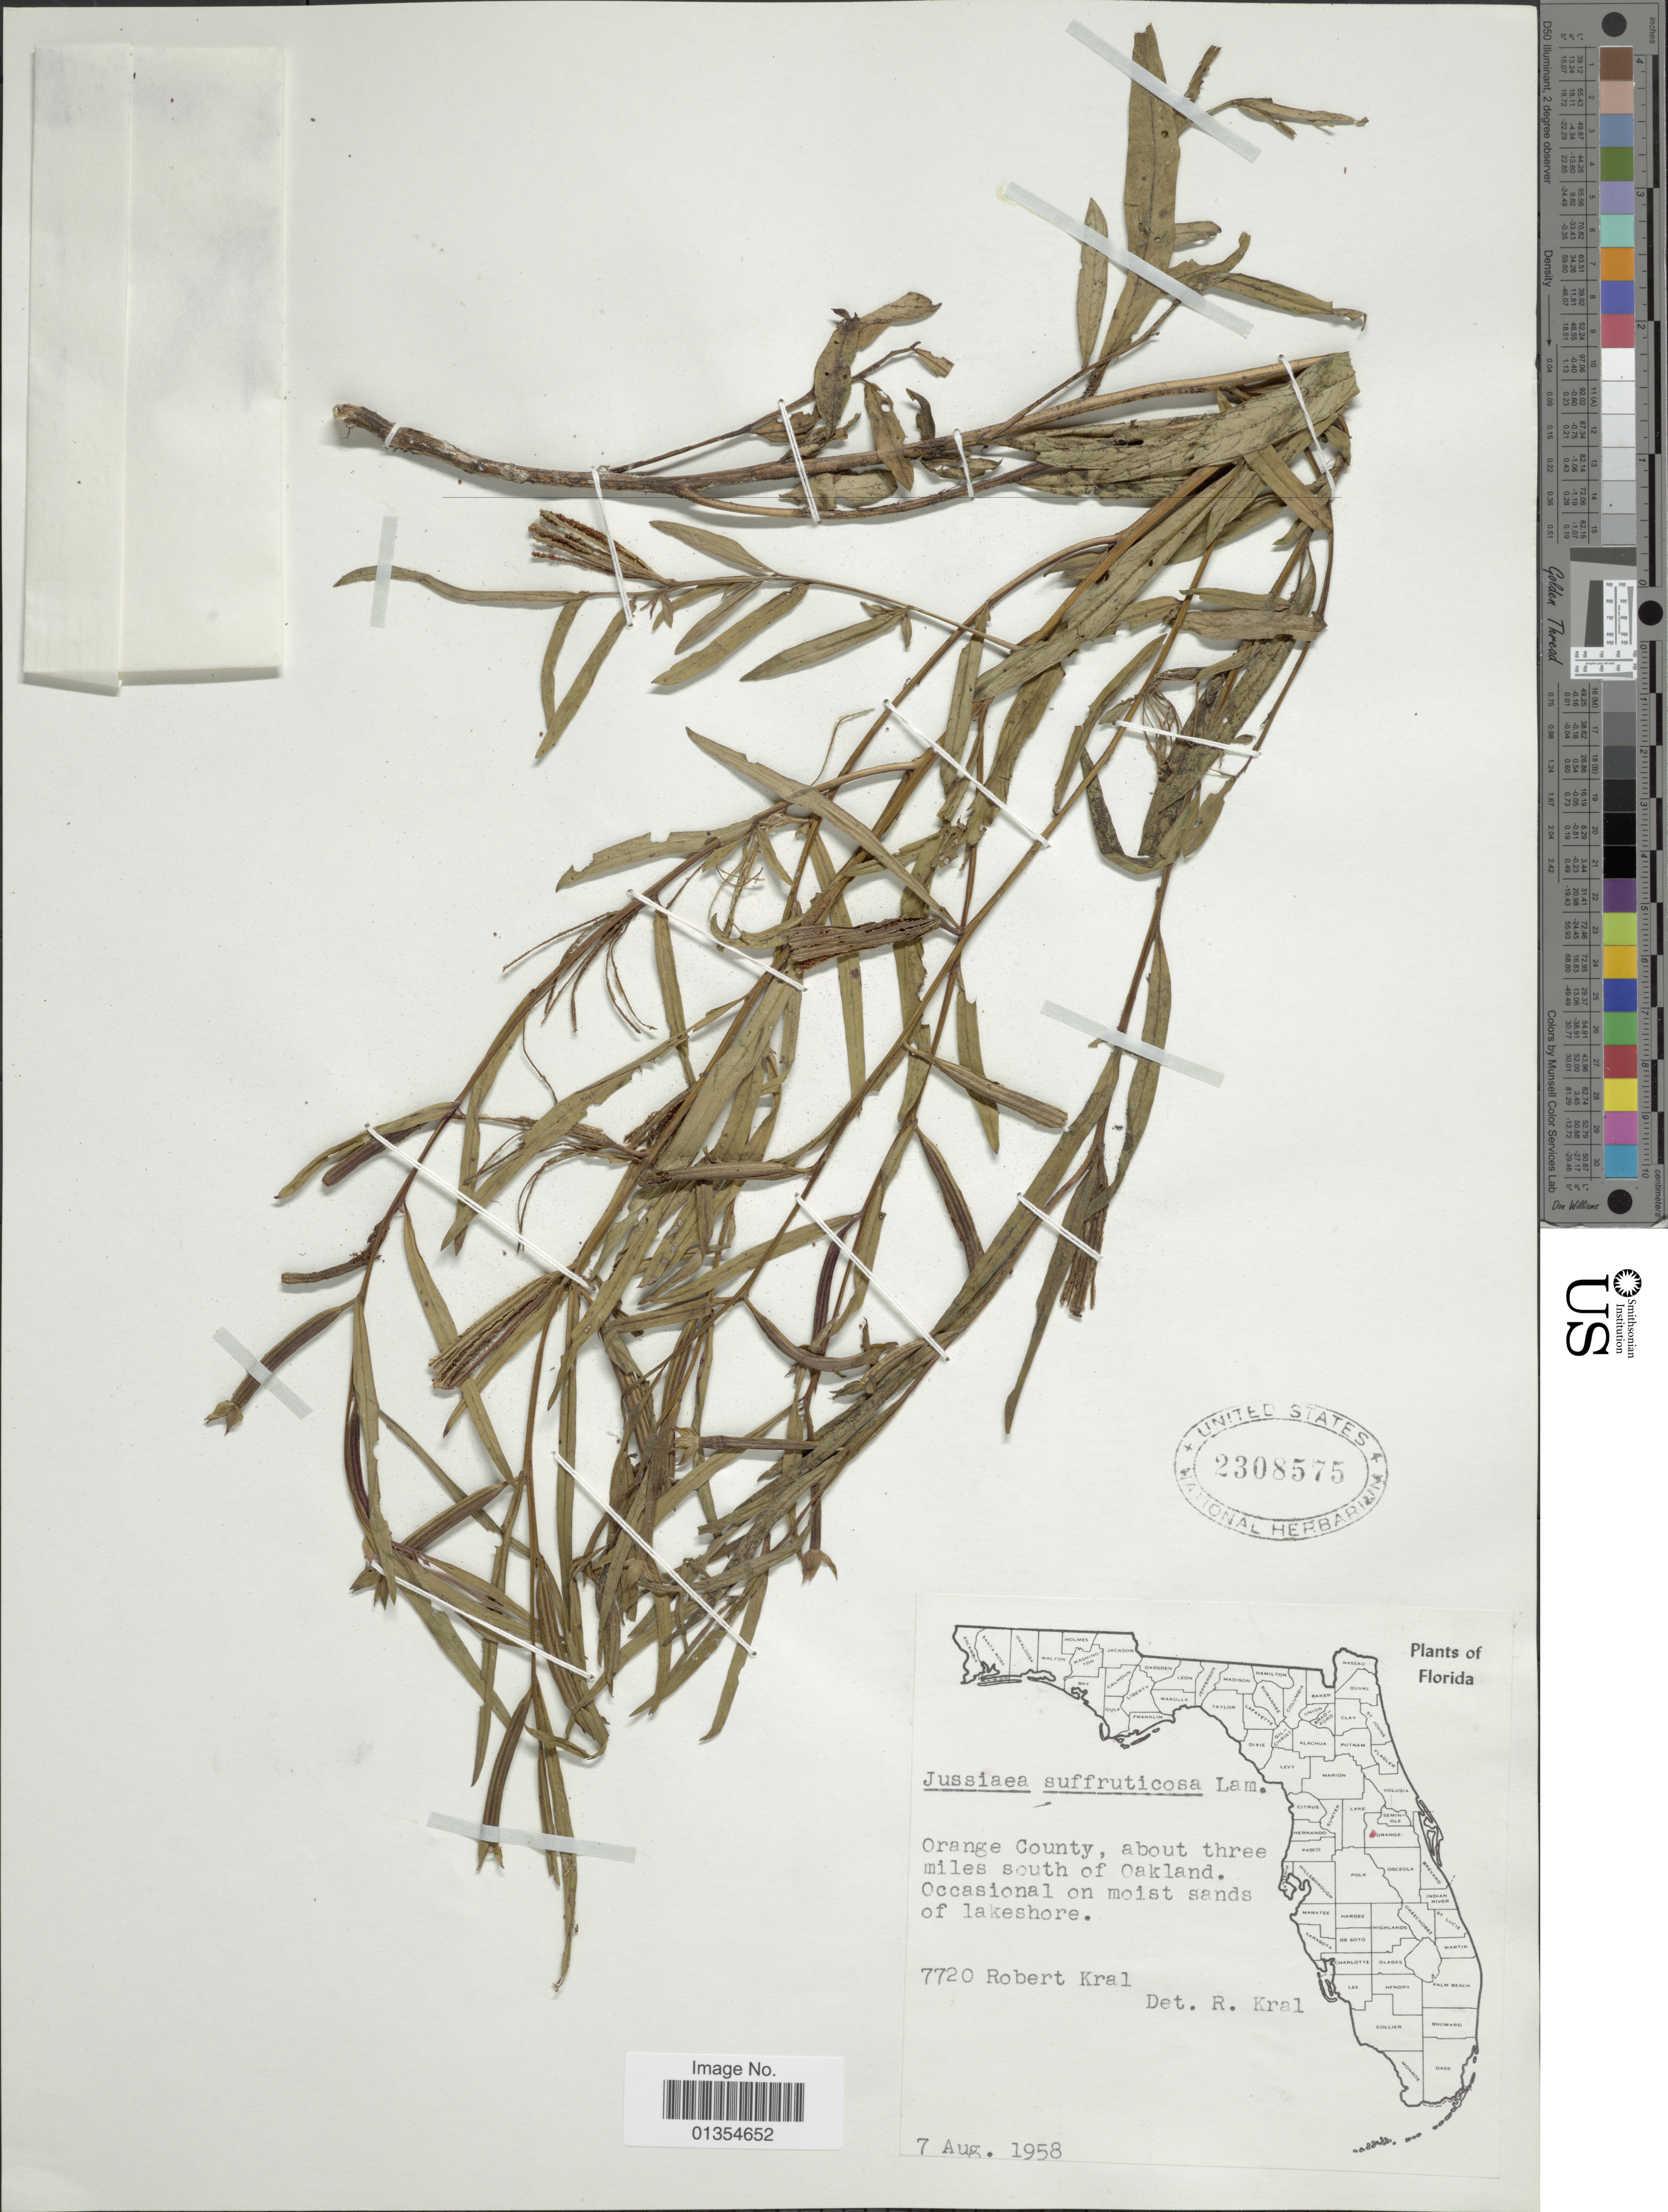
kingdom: Plantae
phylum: Tracheophyta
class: Magnoliopsida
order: Myrtales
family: Onagraceae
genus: Ludwigia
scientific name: Ludwigia octovalvis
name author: (Jacq.) P.H. Raven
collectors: R. Kral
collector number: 7720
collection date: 1958-08-07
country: United States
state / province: Florida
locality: Orange County, about three miles south of Oakland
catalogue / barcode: US 2308575